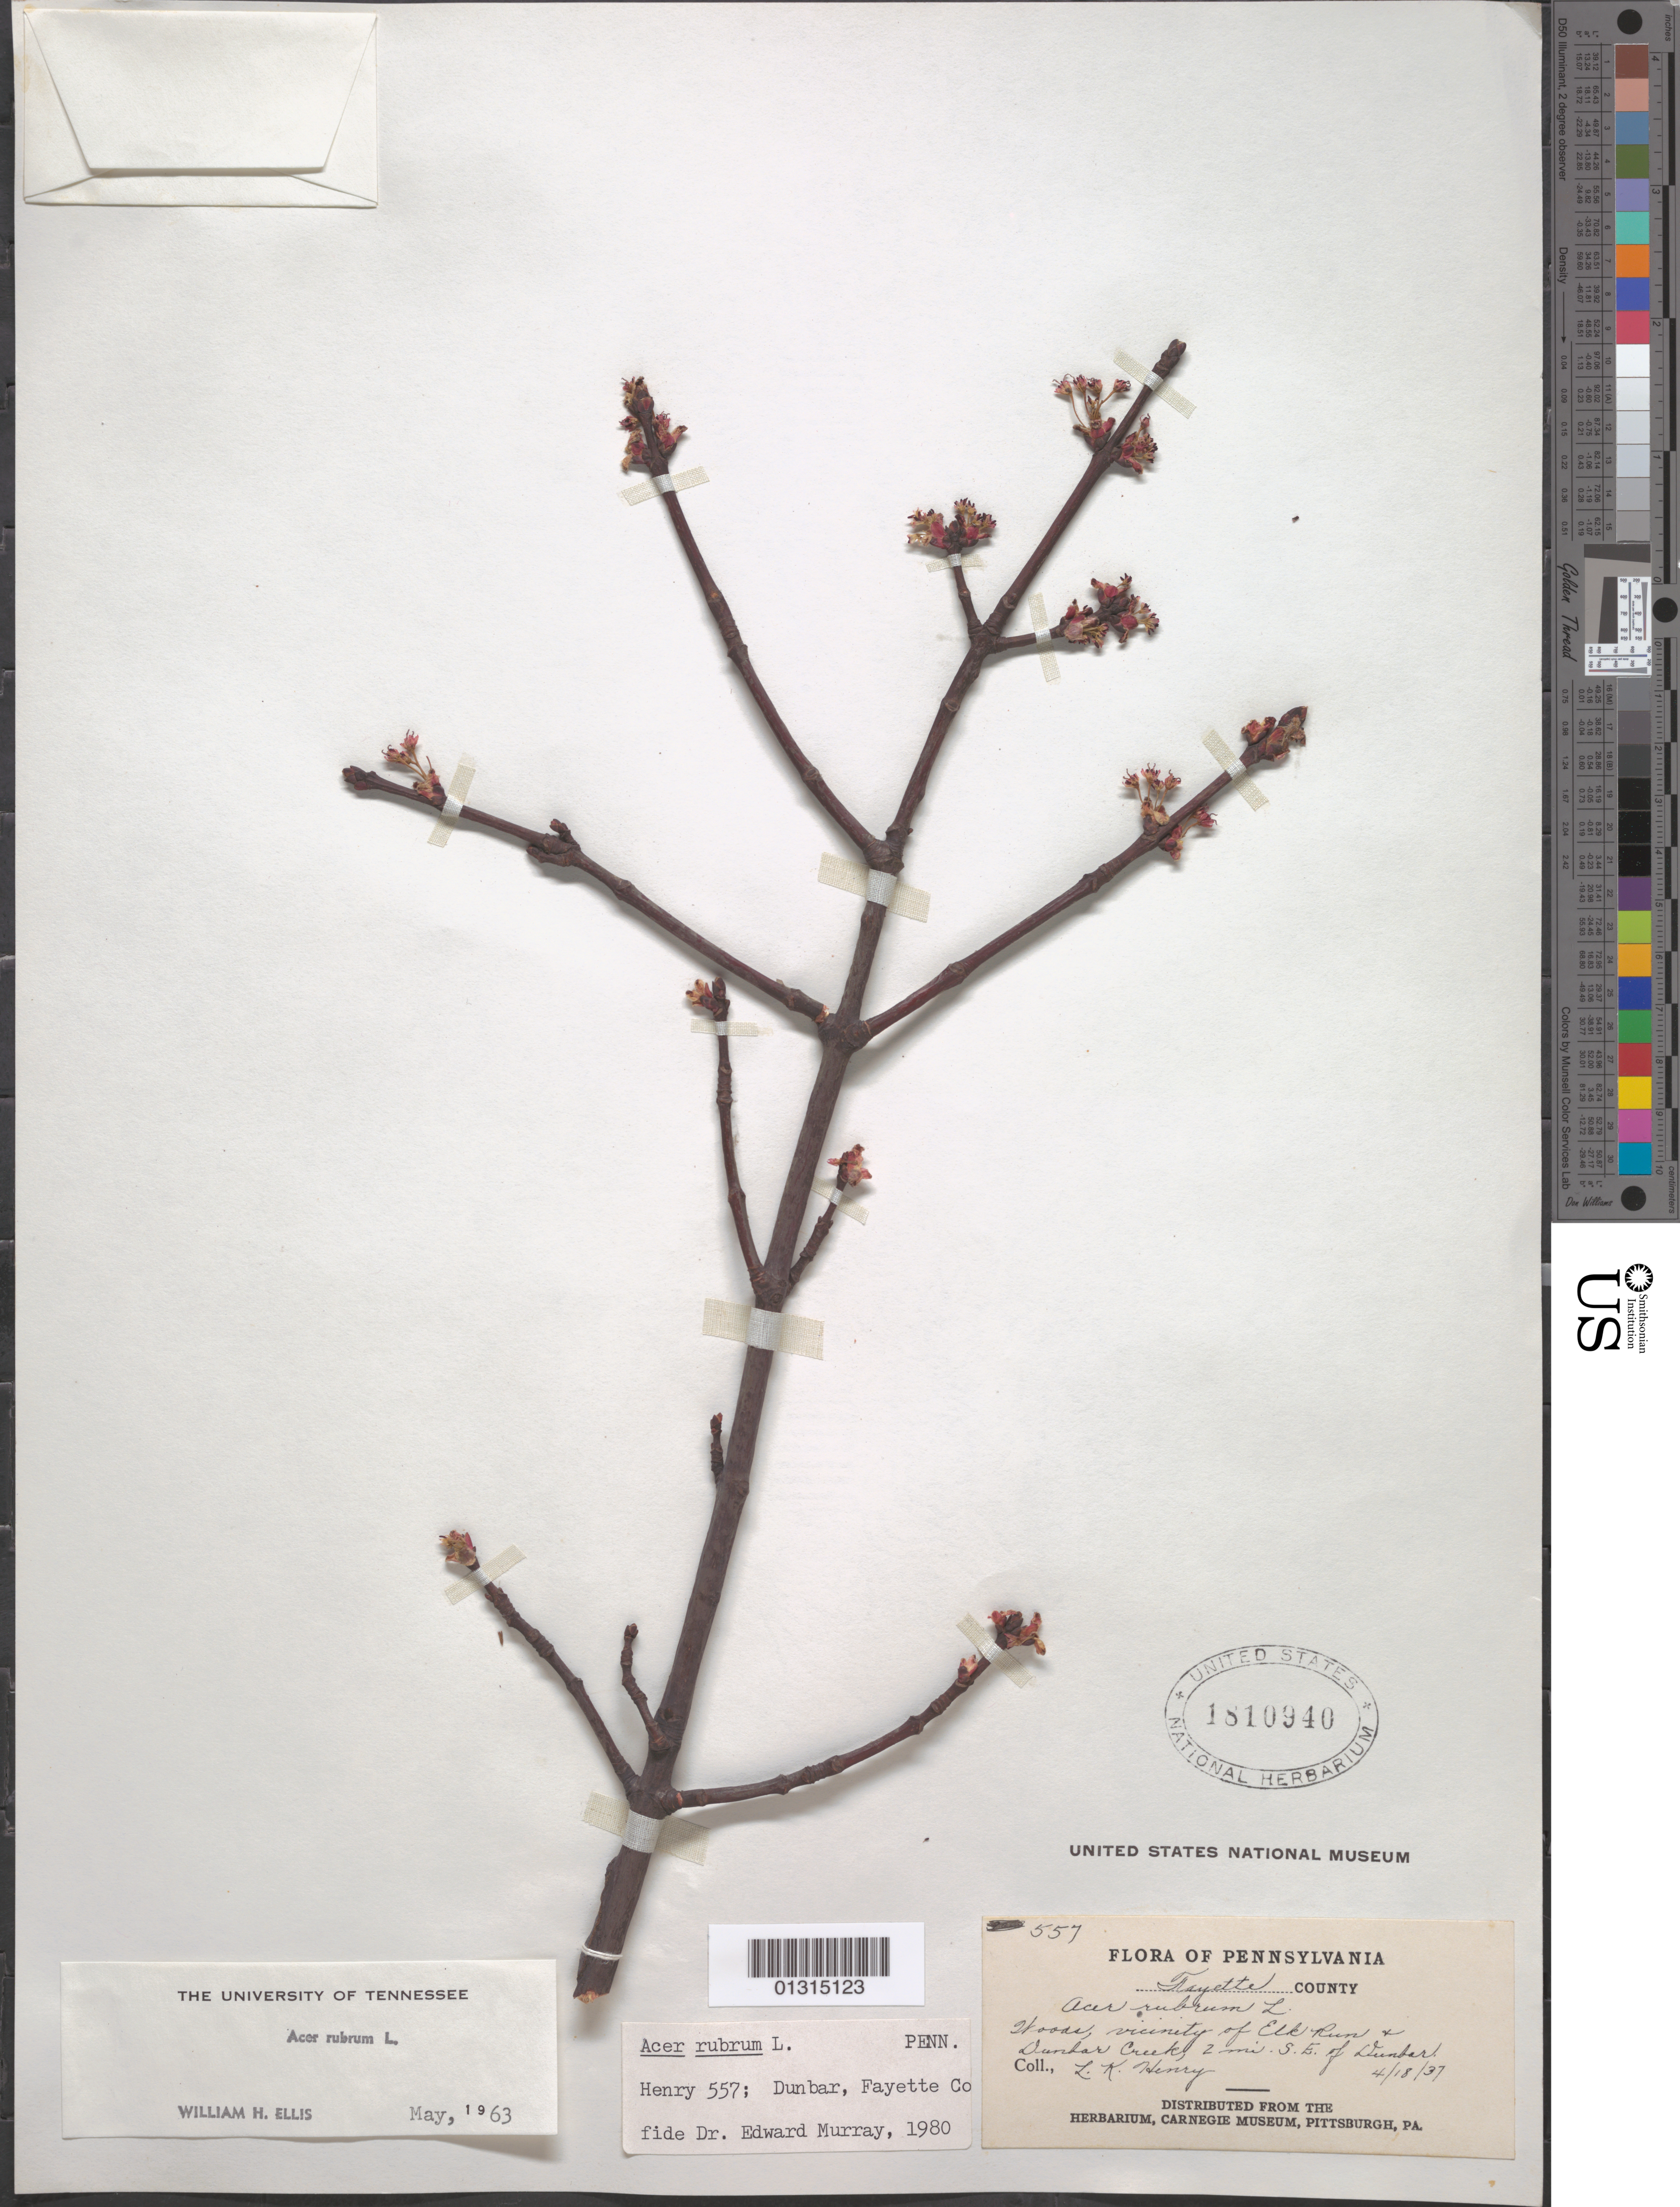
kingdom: Plantae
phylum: Tracheophyta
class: Magnoliopsida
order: Sapindales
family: Sapindaceae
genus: Acer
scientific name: Acer rubrum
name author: L.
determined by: Ellis, W. H.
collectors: L. K. Henry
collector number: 557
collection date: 1937-04-18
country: United States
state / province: Pennsylvania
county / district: Fayette Co.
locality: Fayette Co., vicinity of Elk Run and Dunbar Creek, 2 miles SE of Dunbar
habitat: Woods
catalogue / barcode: US 1810940